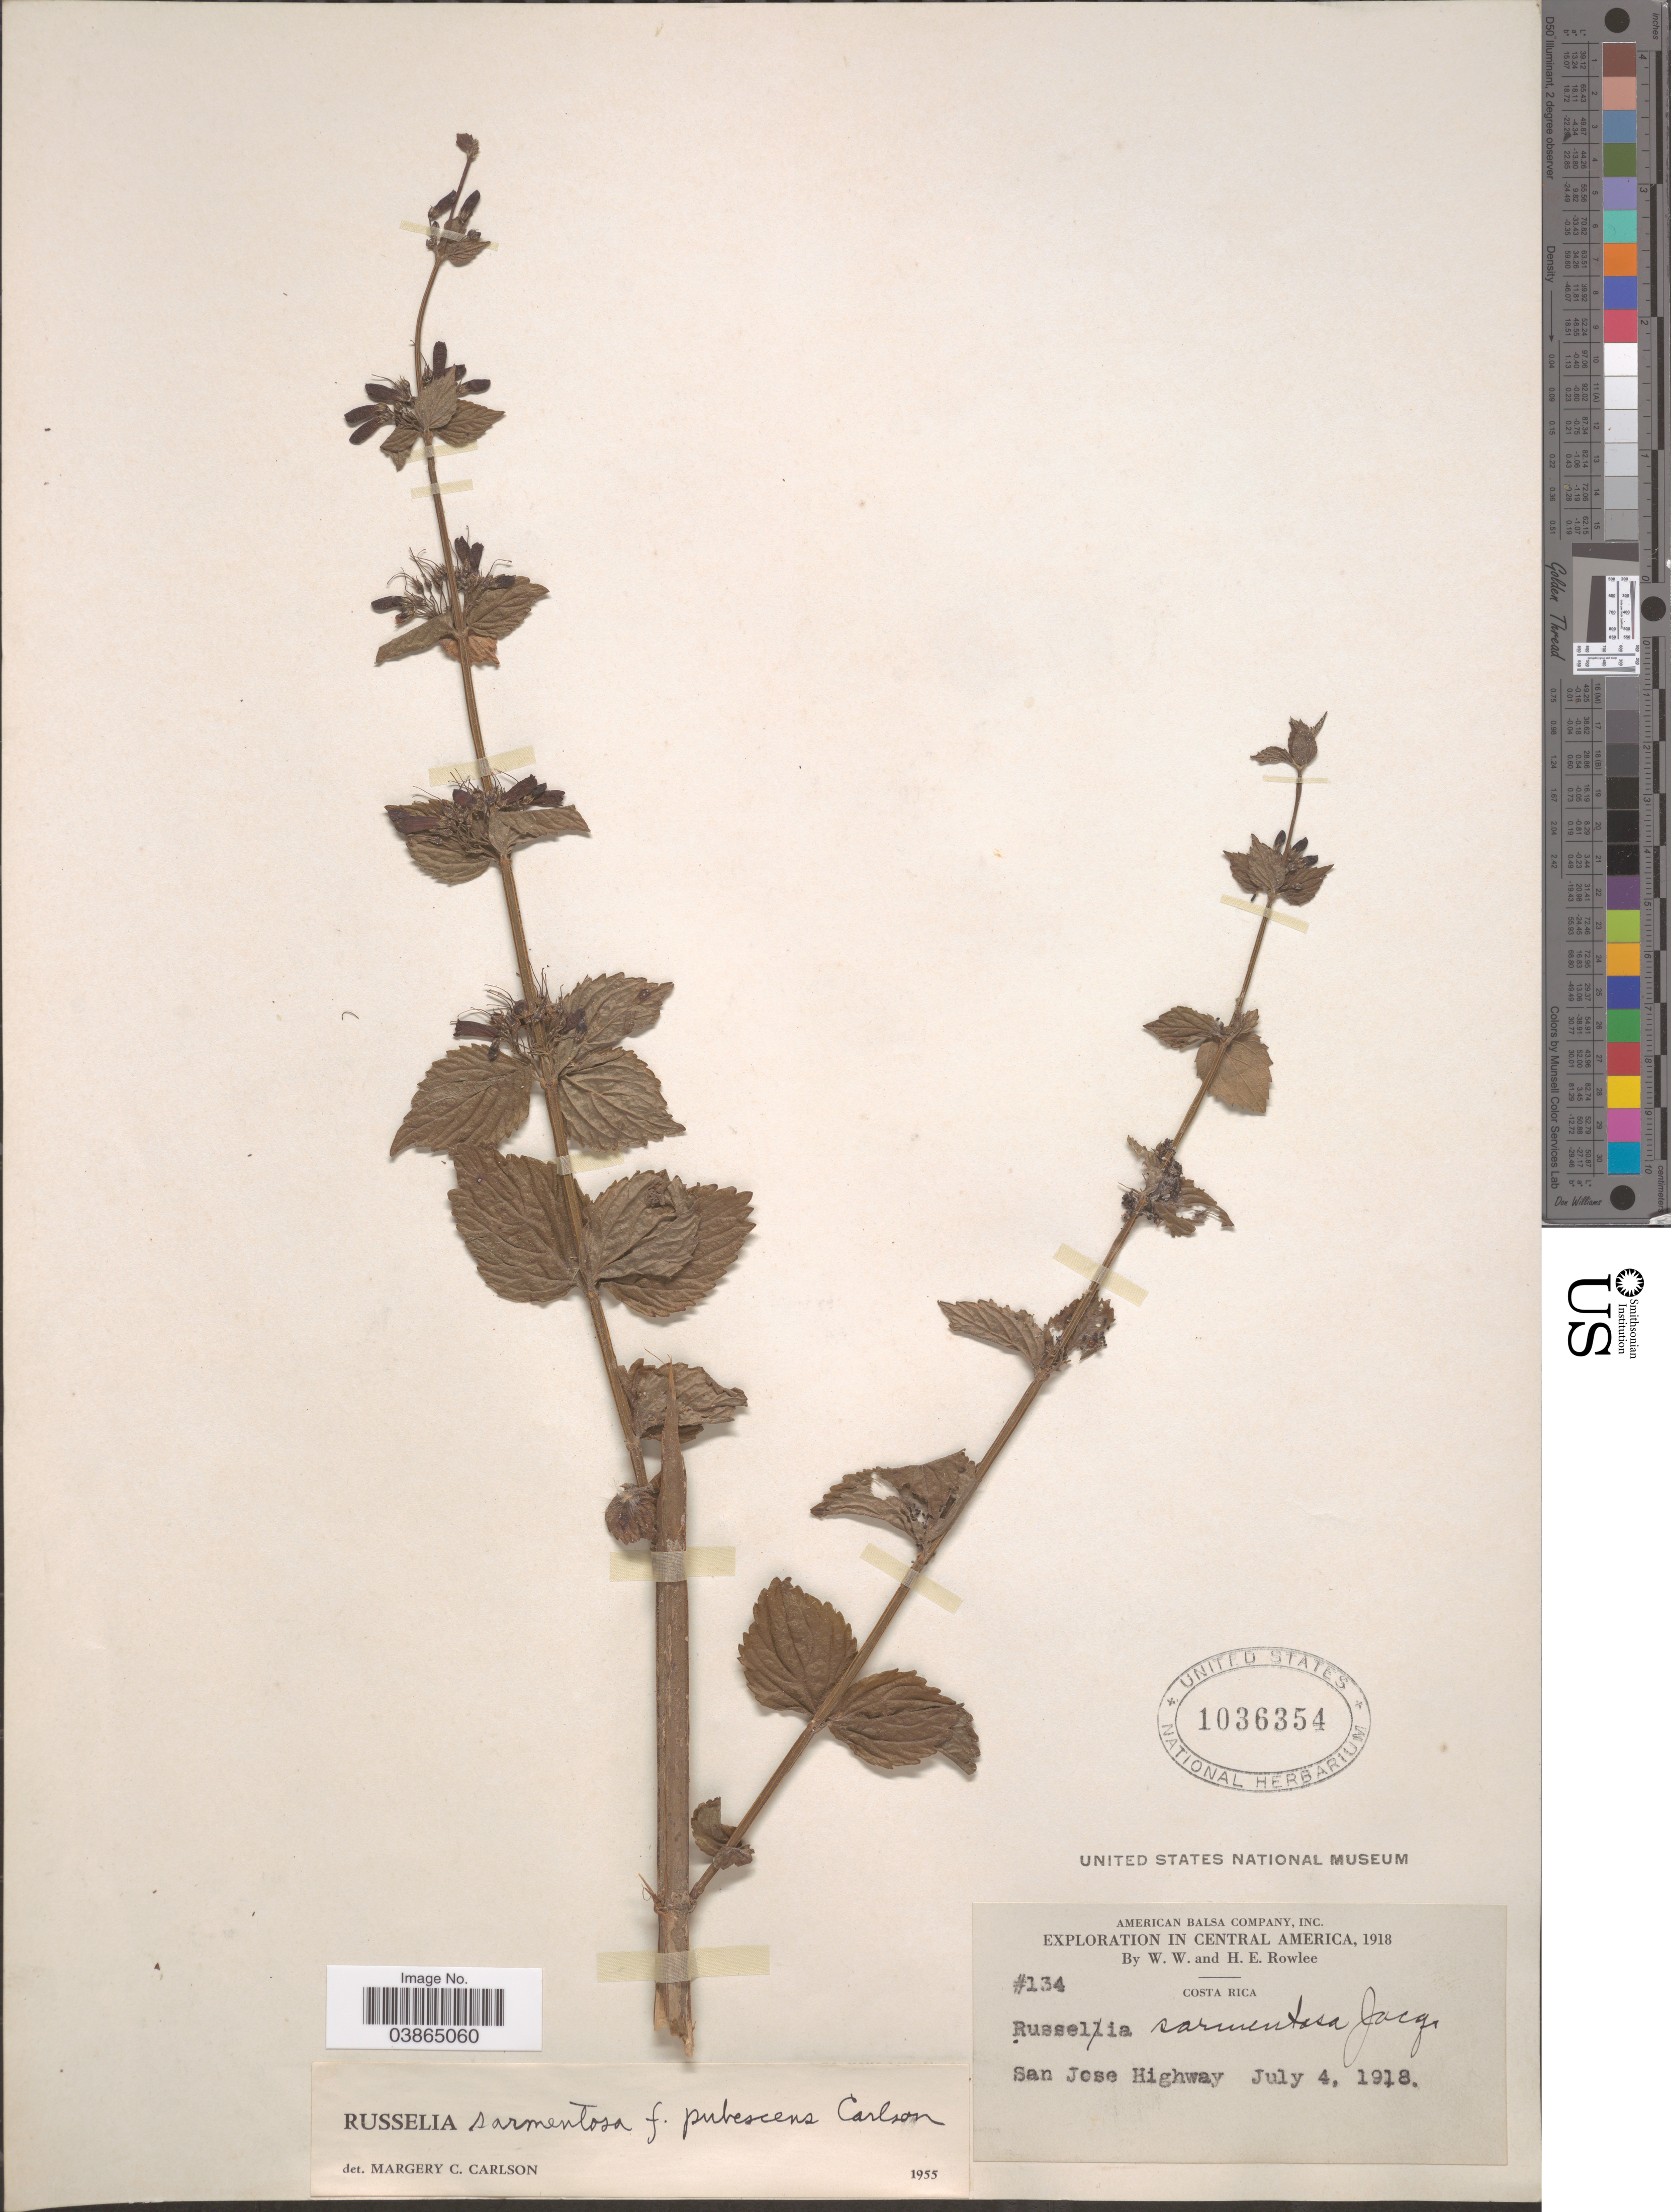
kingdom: Plantae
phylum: Tracheophyta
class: Magnoliopsida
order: Lamiales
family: Plantaginaceae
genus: Russelia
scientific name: Russelia sarmentosa f. pubescens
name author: Carlson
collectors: W. W. Rowlee & H. E. Rowlee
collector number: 134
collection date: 1918-07-04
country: Costa Rica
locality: Central America. San Jose Highway.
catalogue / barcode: US 1036354